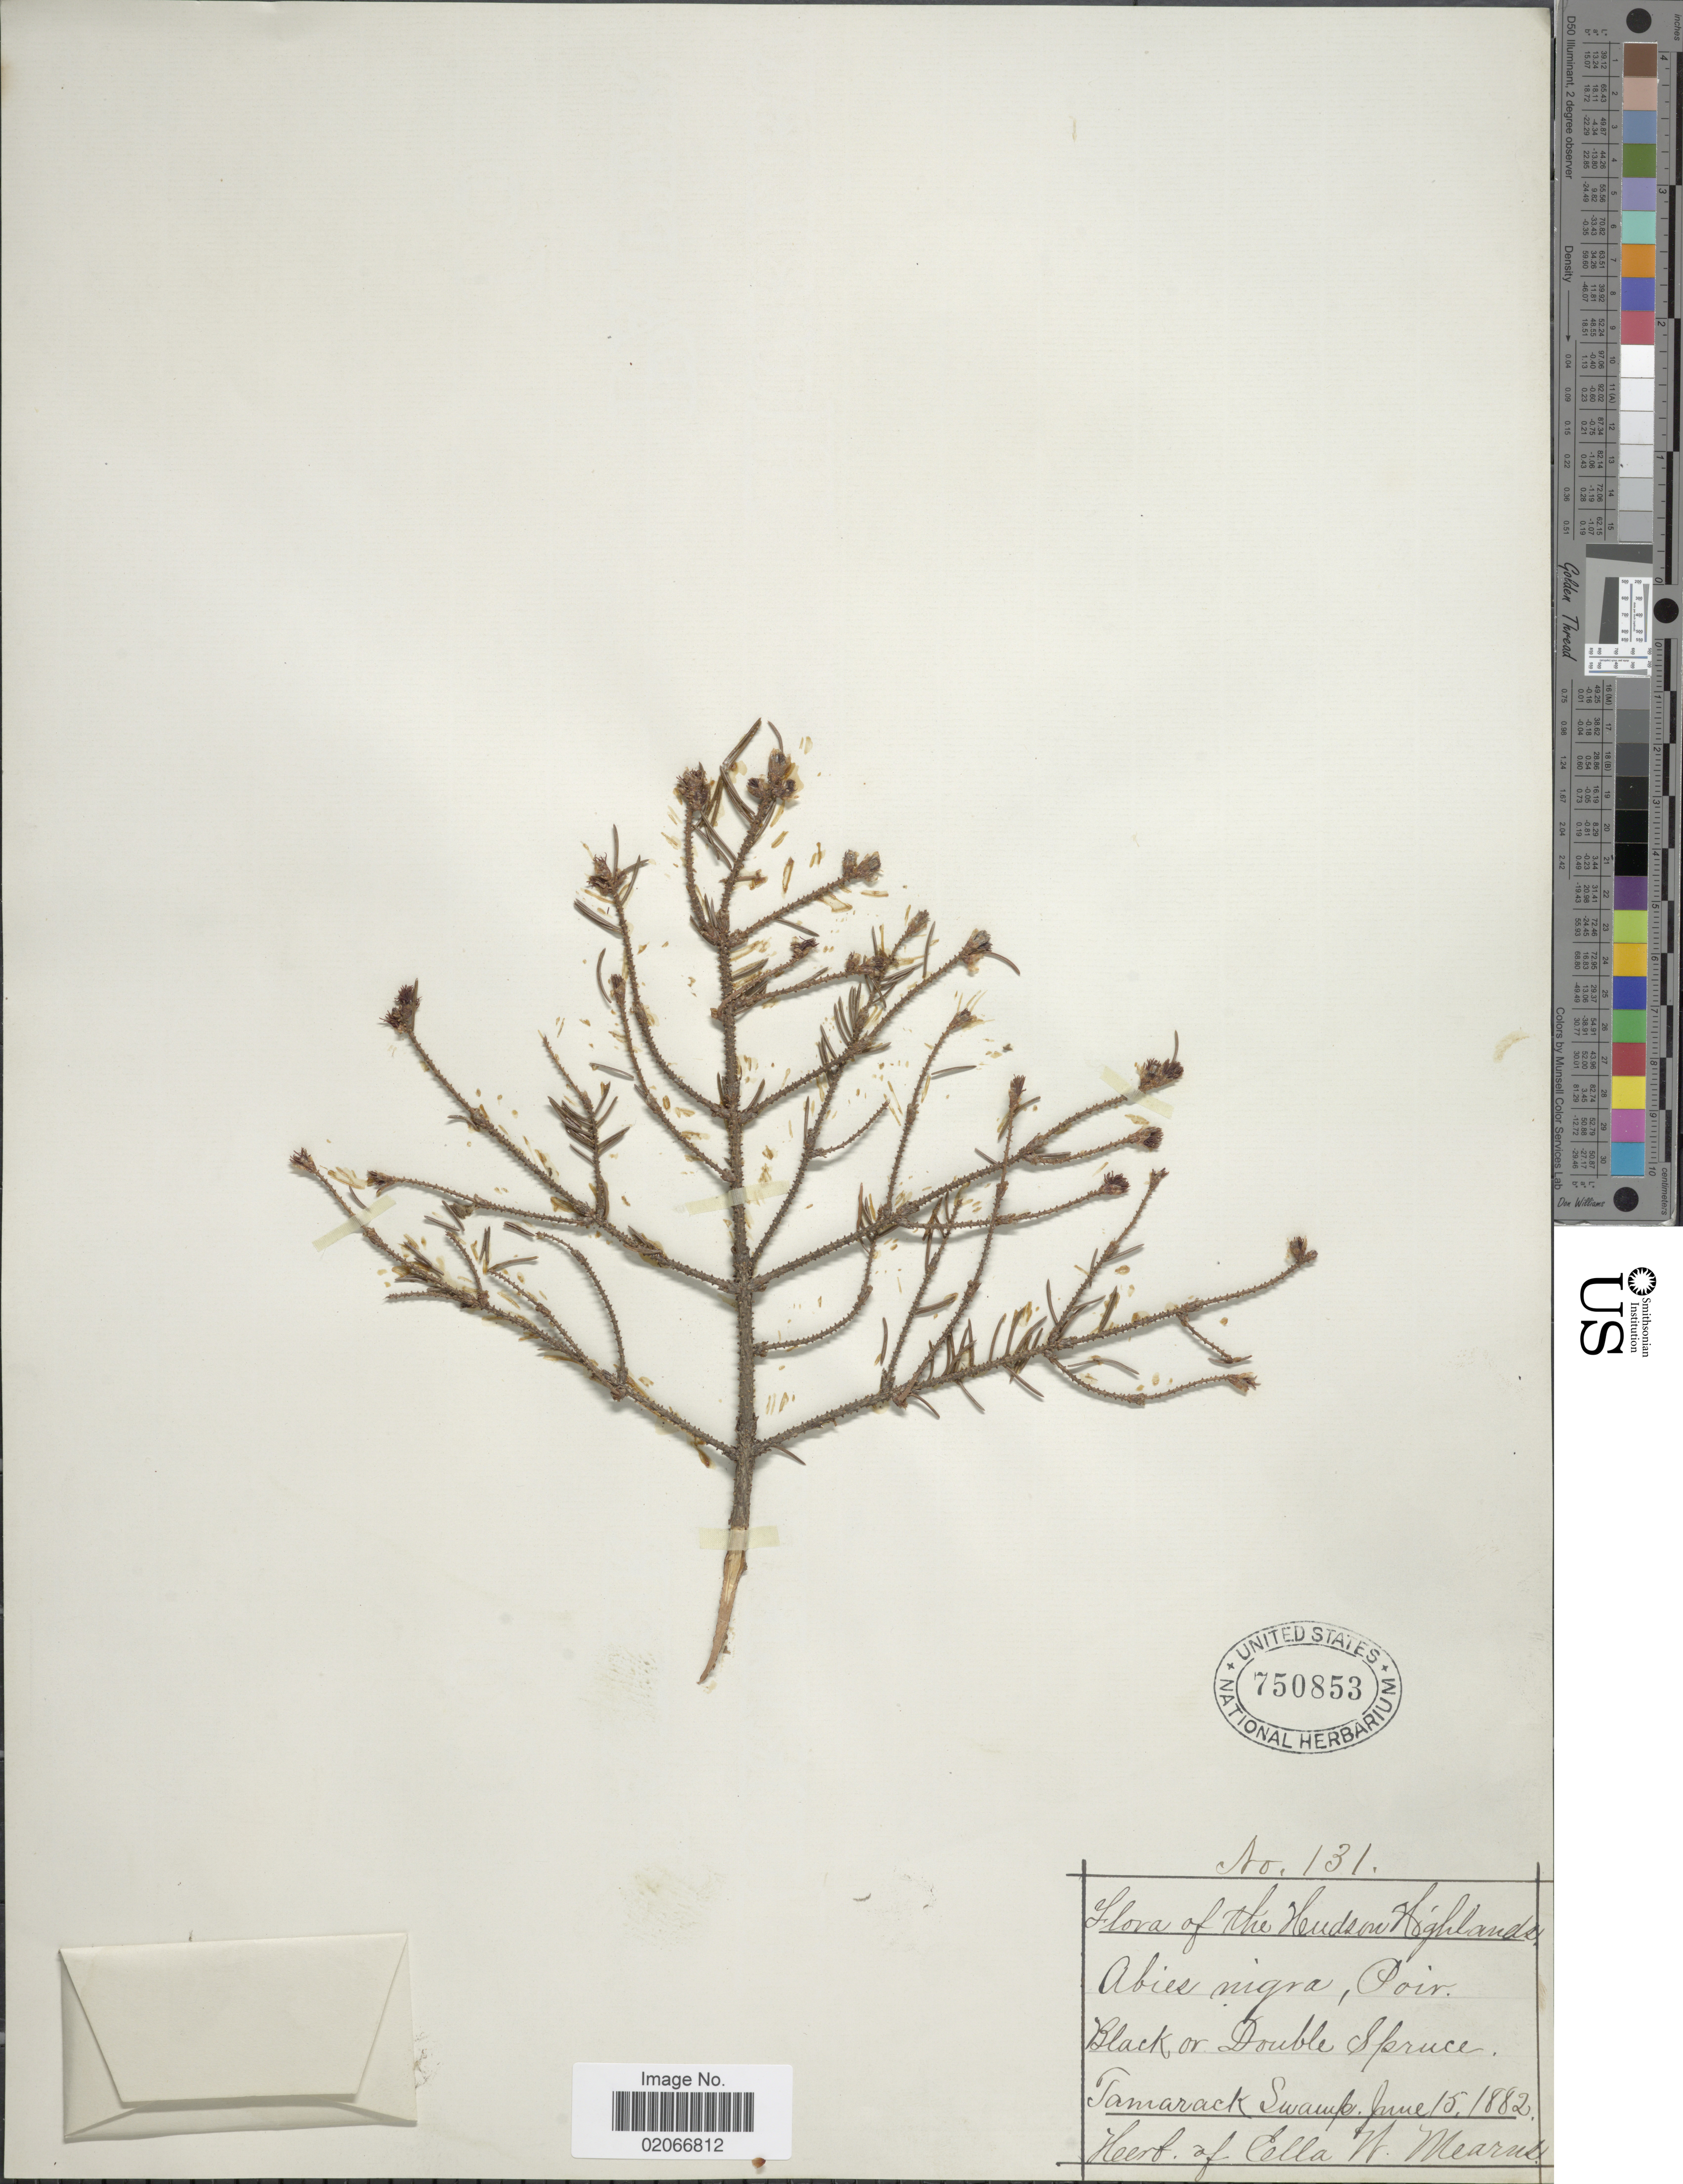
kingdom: Plantae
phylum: Tracheophyta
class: Pinopsida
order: Pinales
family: Pinaceae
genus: Picea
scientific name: Picea rubens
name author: Sarg.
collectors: ex herb. Cella N. Mearns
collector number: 131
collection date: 1882-06-15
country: United States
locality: Hendson Highlands, Tamarack Swamp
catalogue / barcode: US 750853